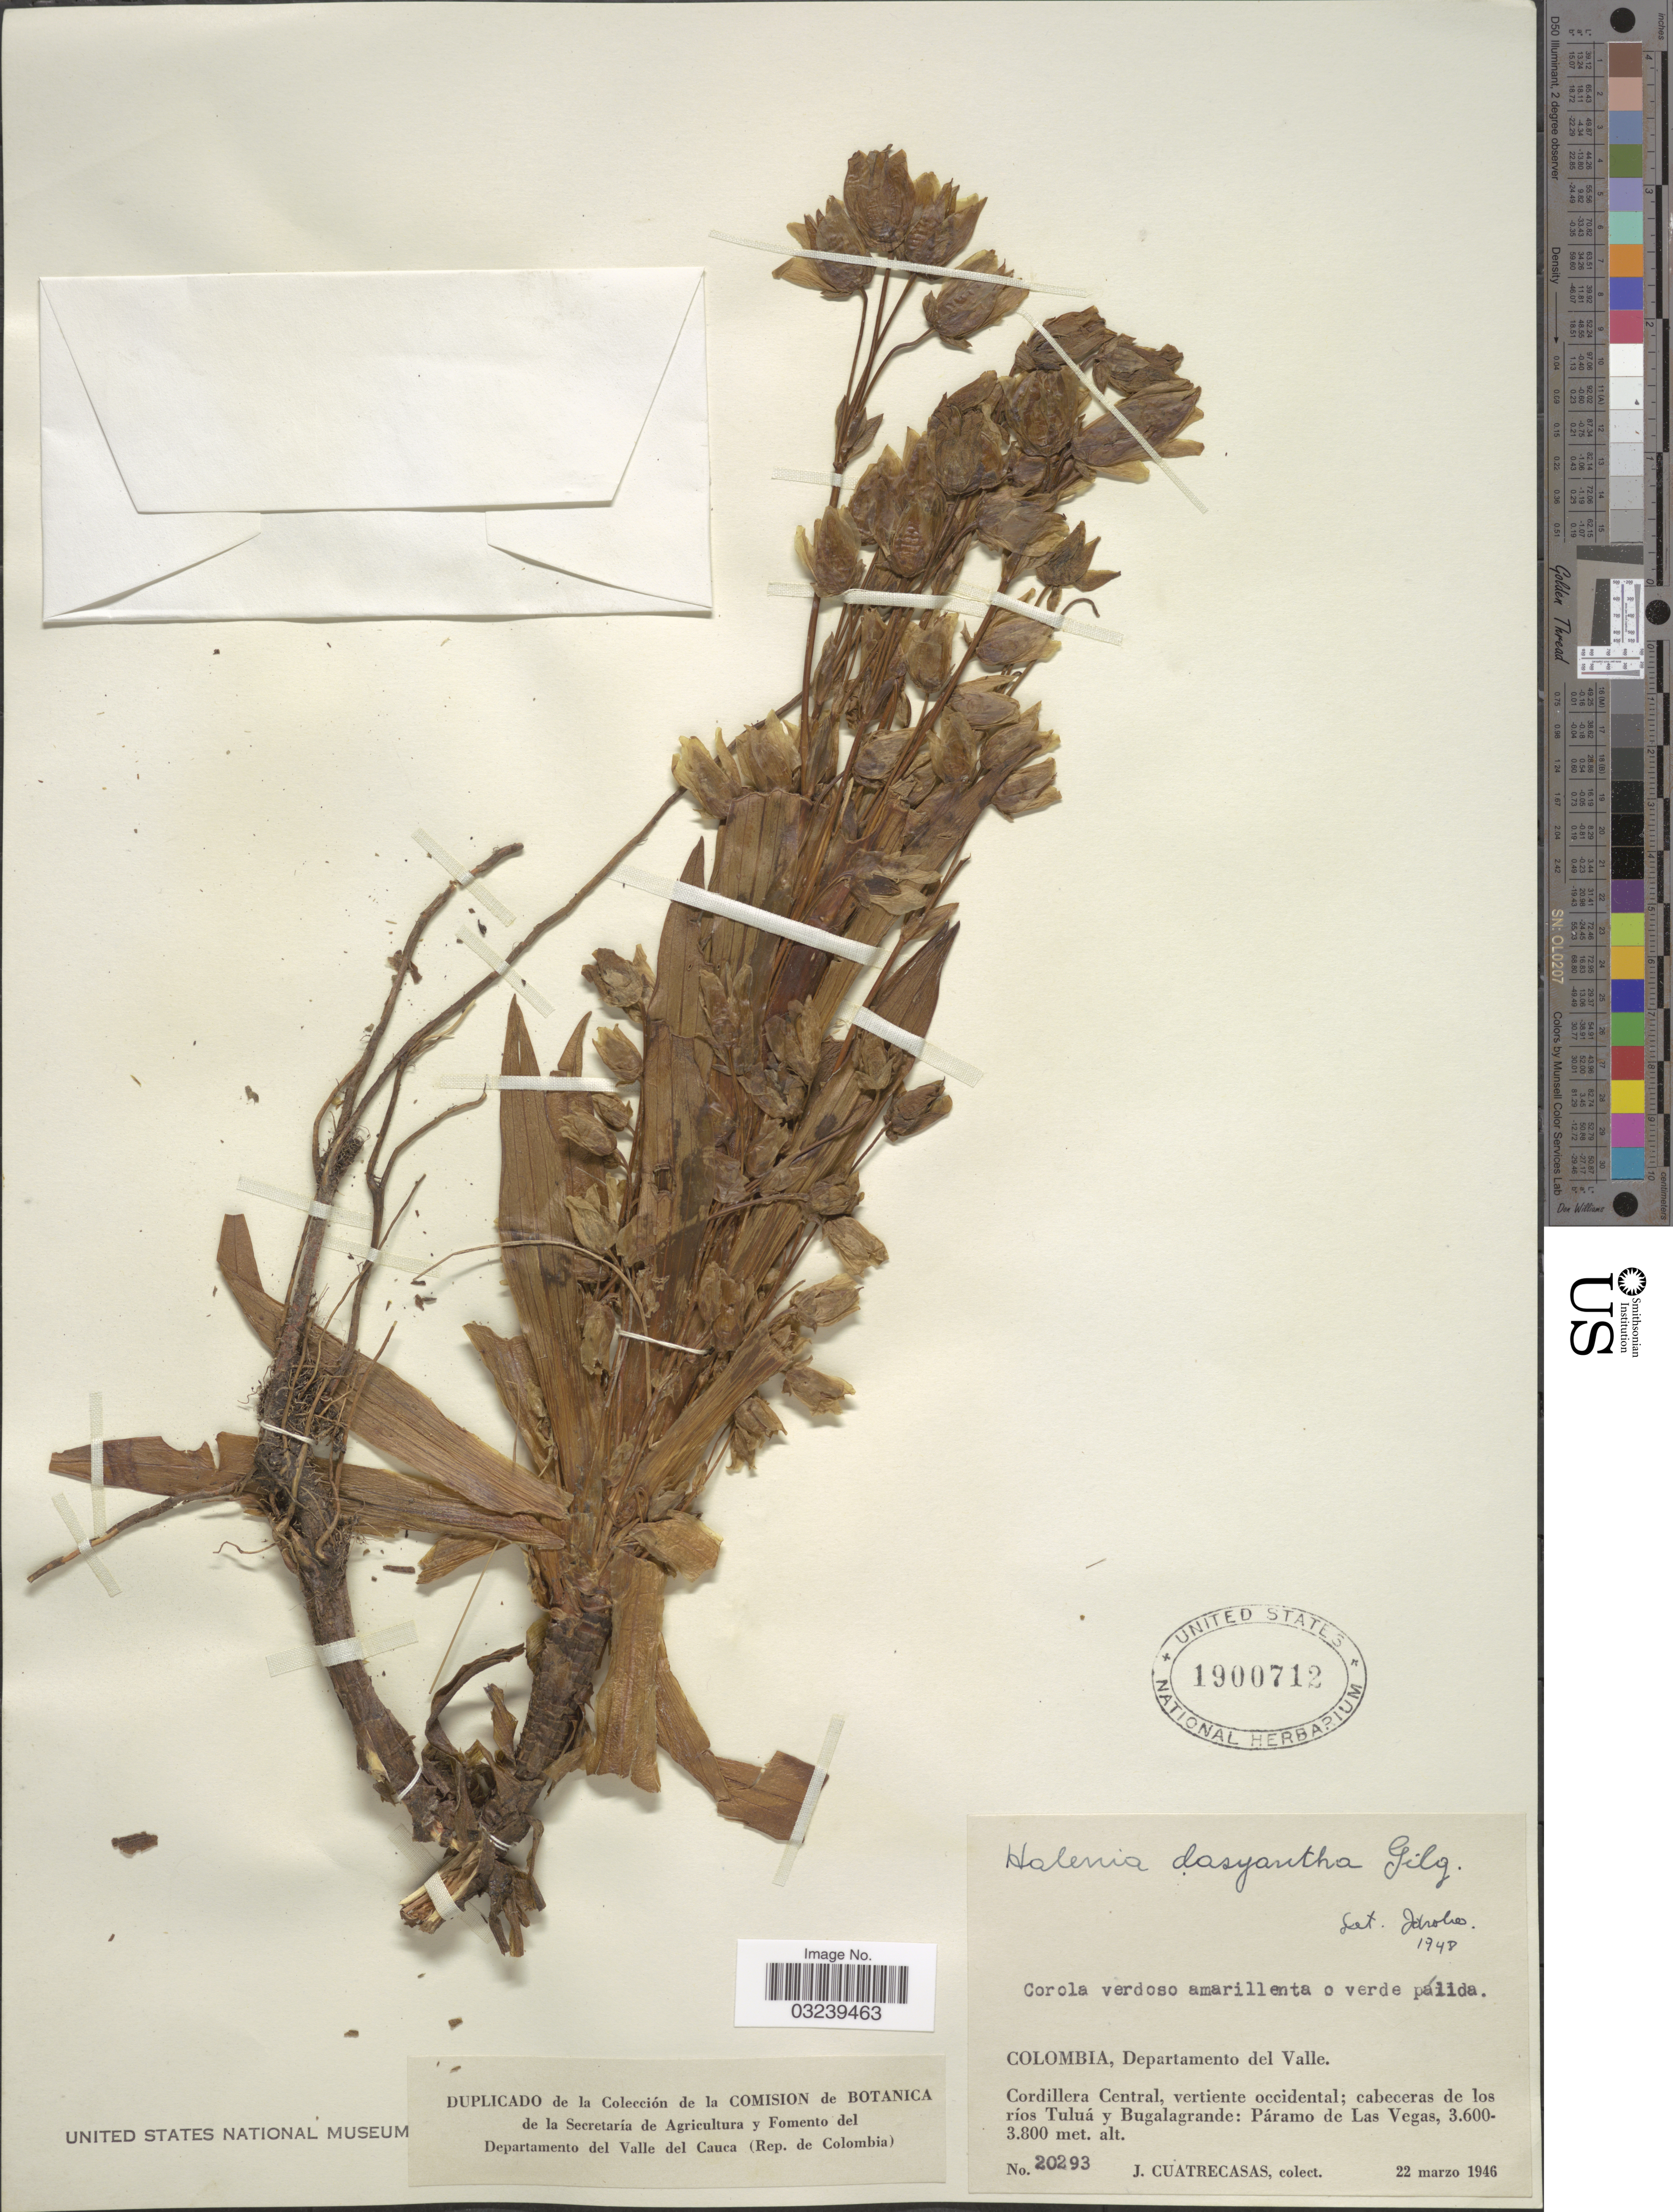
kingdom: Plantae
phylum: Tracheophyta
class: Magnoliopsida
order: Gentianales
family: Gentianaceae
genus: Halenia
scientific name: Halenia dasyantha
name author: Gilg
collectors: J. Cuatrecasas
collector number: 20293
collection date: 1946-03-22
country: Colombia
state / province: Valle del Cauca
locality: Departamento del Valle. Cordillera Central, vertiente occidental; cabeceras de los ríos Tuluá y Bugalagrande: Páramo de Las Vegas.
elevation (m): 3600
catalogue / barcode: US 1900712